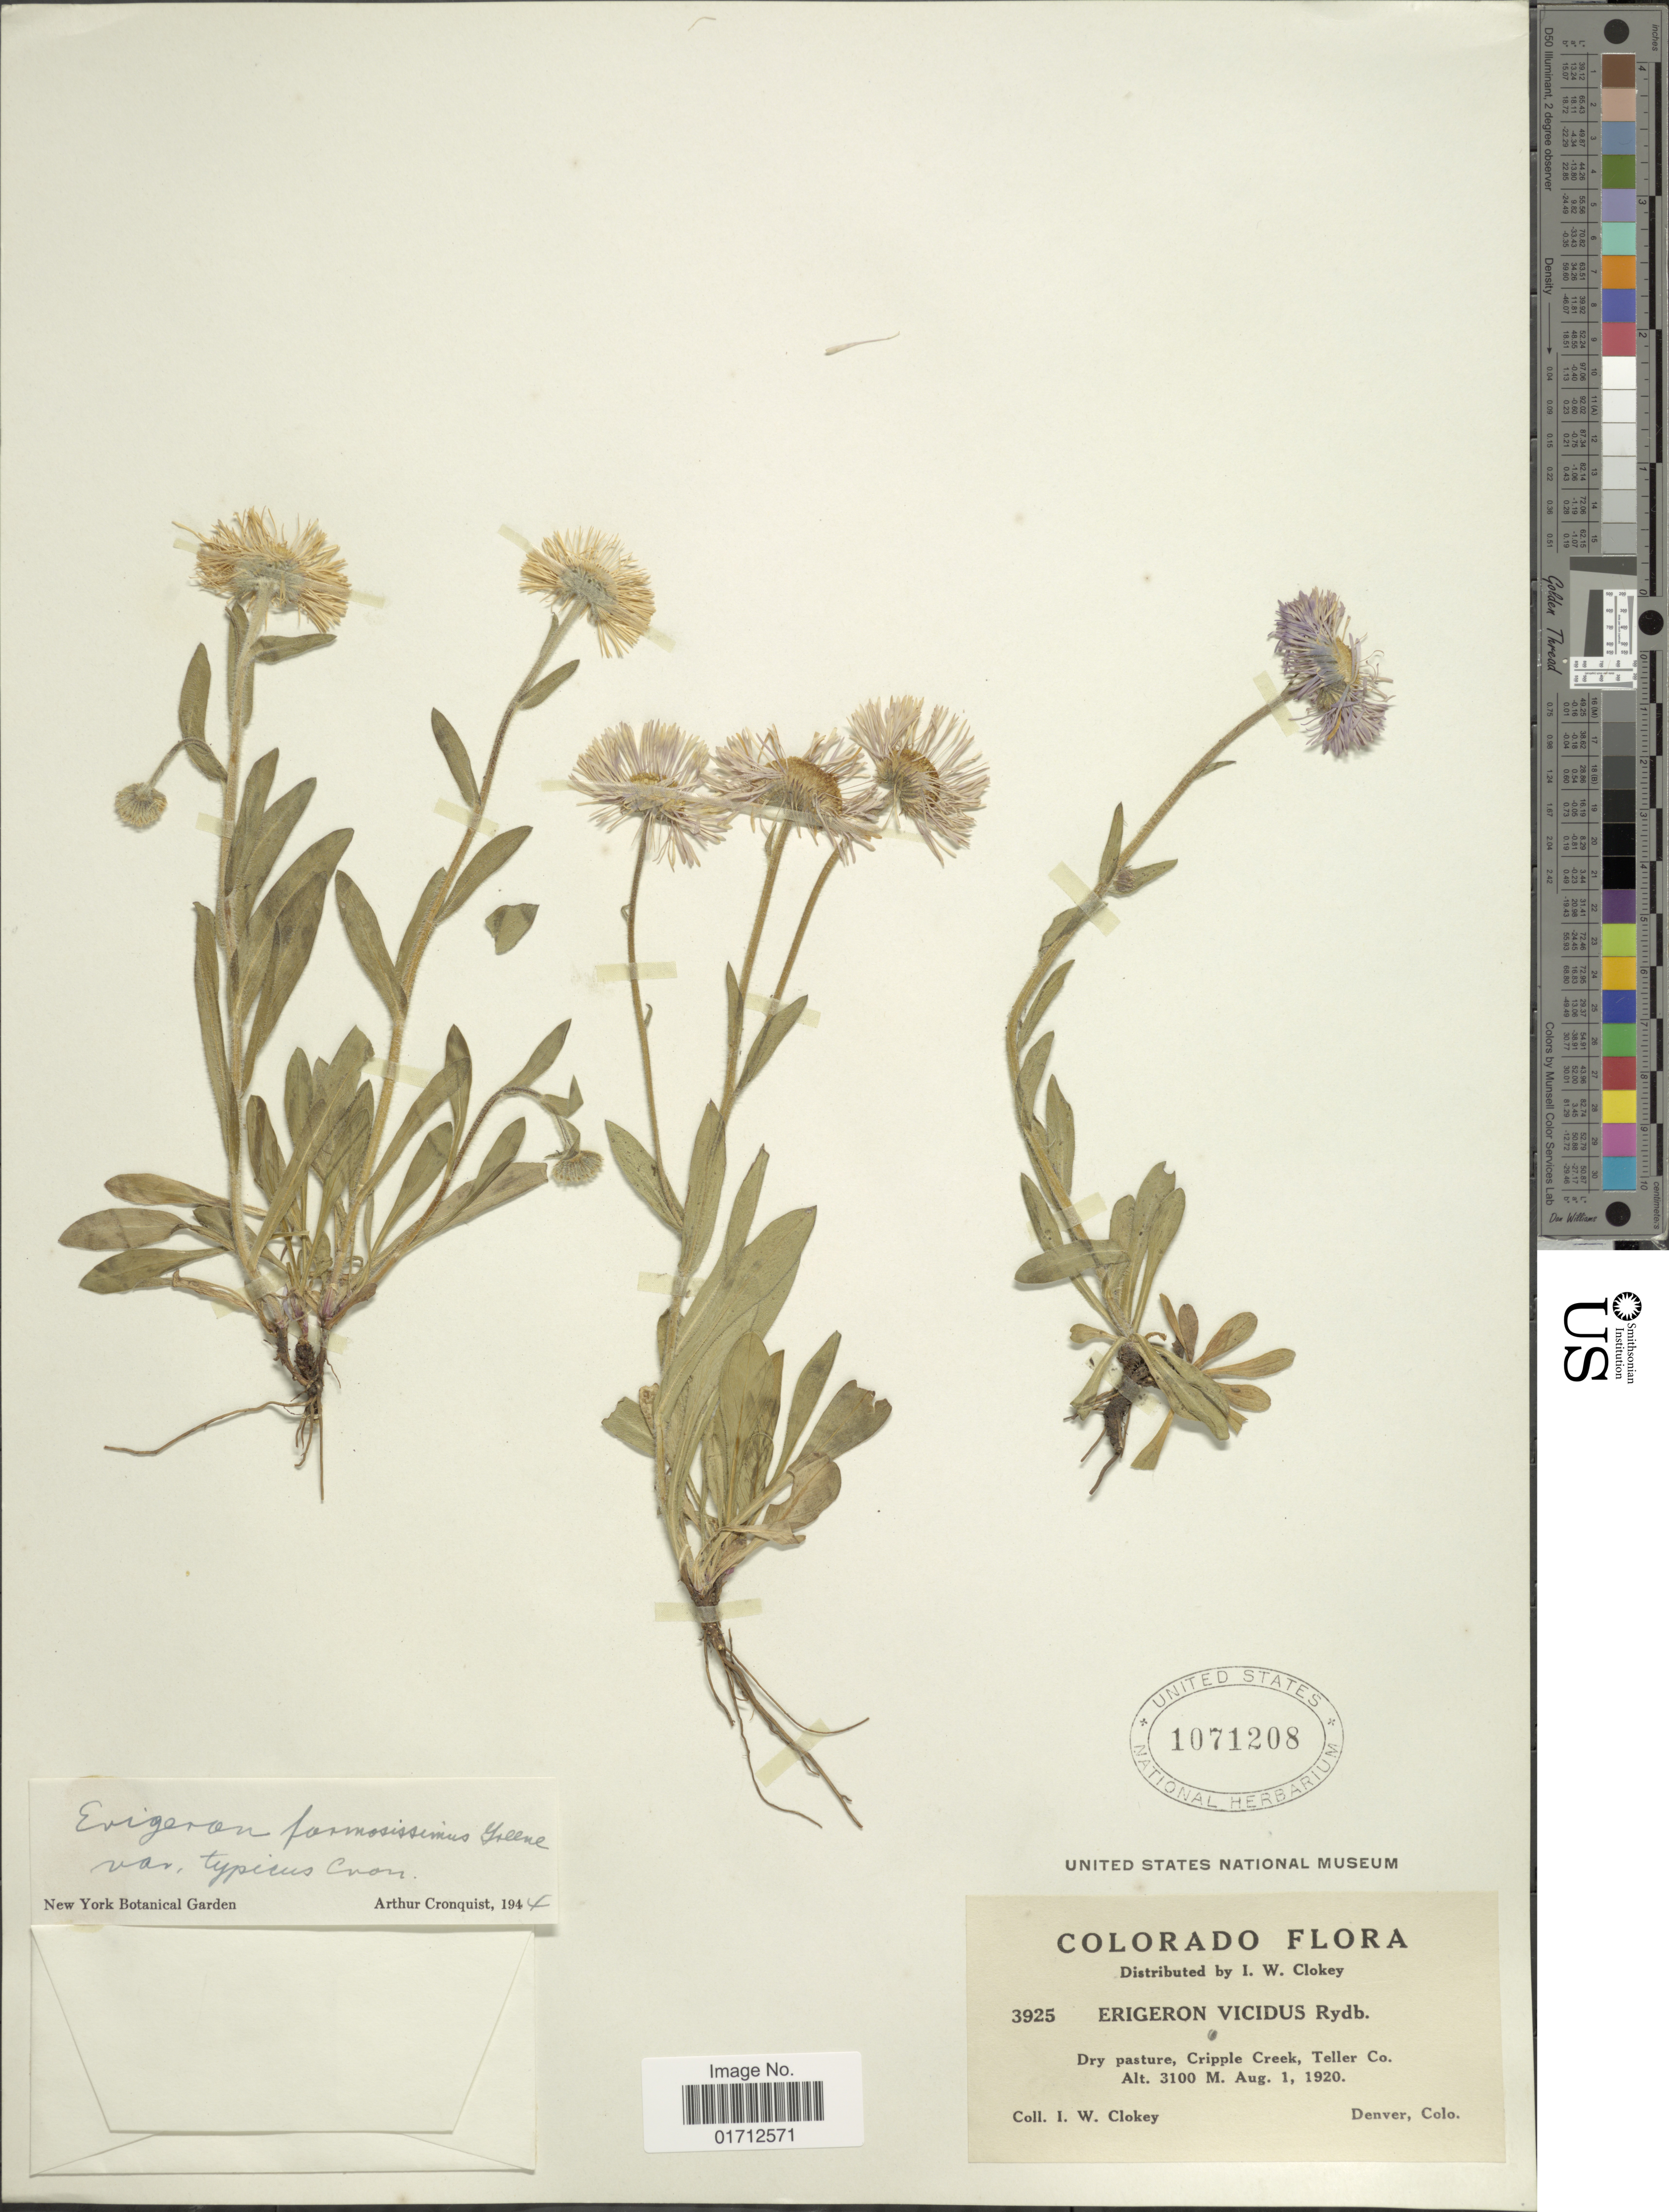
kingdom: Plantae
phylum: Tracheophyta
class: Magnoliopsida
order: Asterales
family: Asteraceae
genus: Erigeron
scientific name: Erigeron formosissimus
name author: Greene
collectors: I. W. Clokey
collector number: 3925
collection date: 1920-08-01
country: United States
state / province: Colorado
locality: Cripple Creek, Teller Co. Denver.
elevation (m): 3100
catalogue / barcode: US 1071208